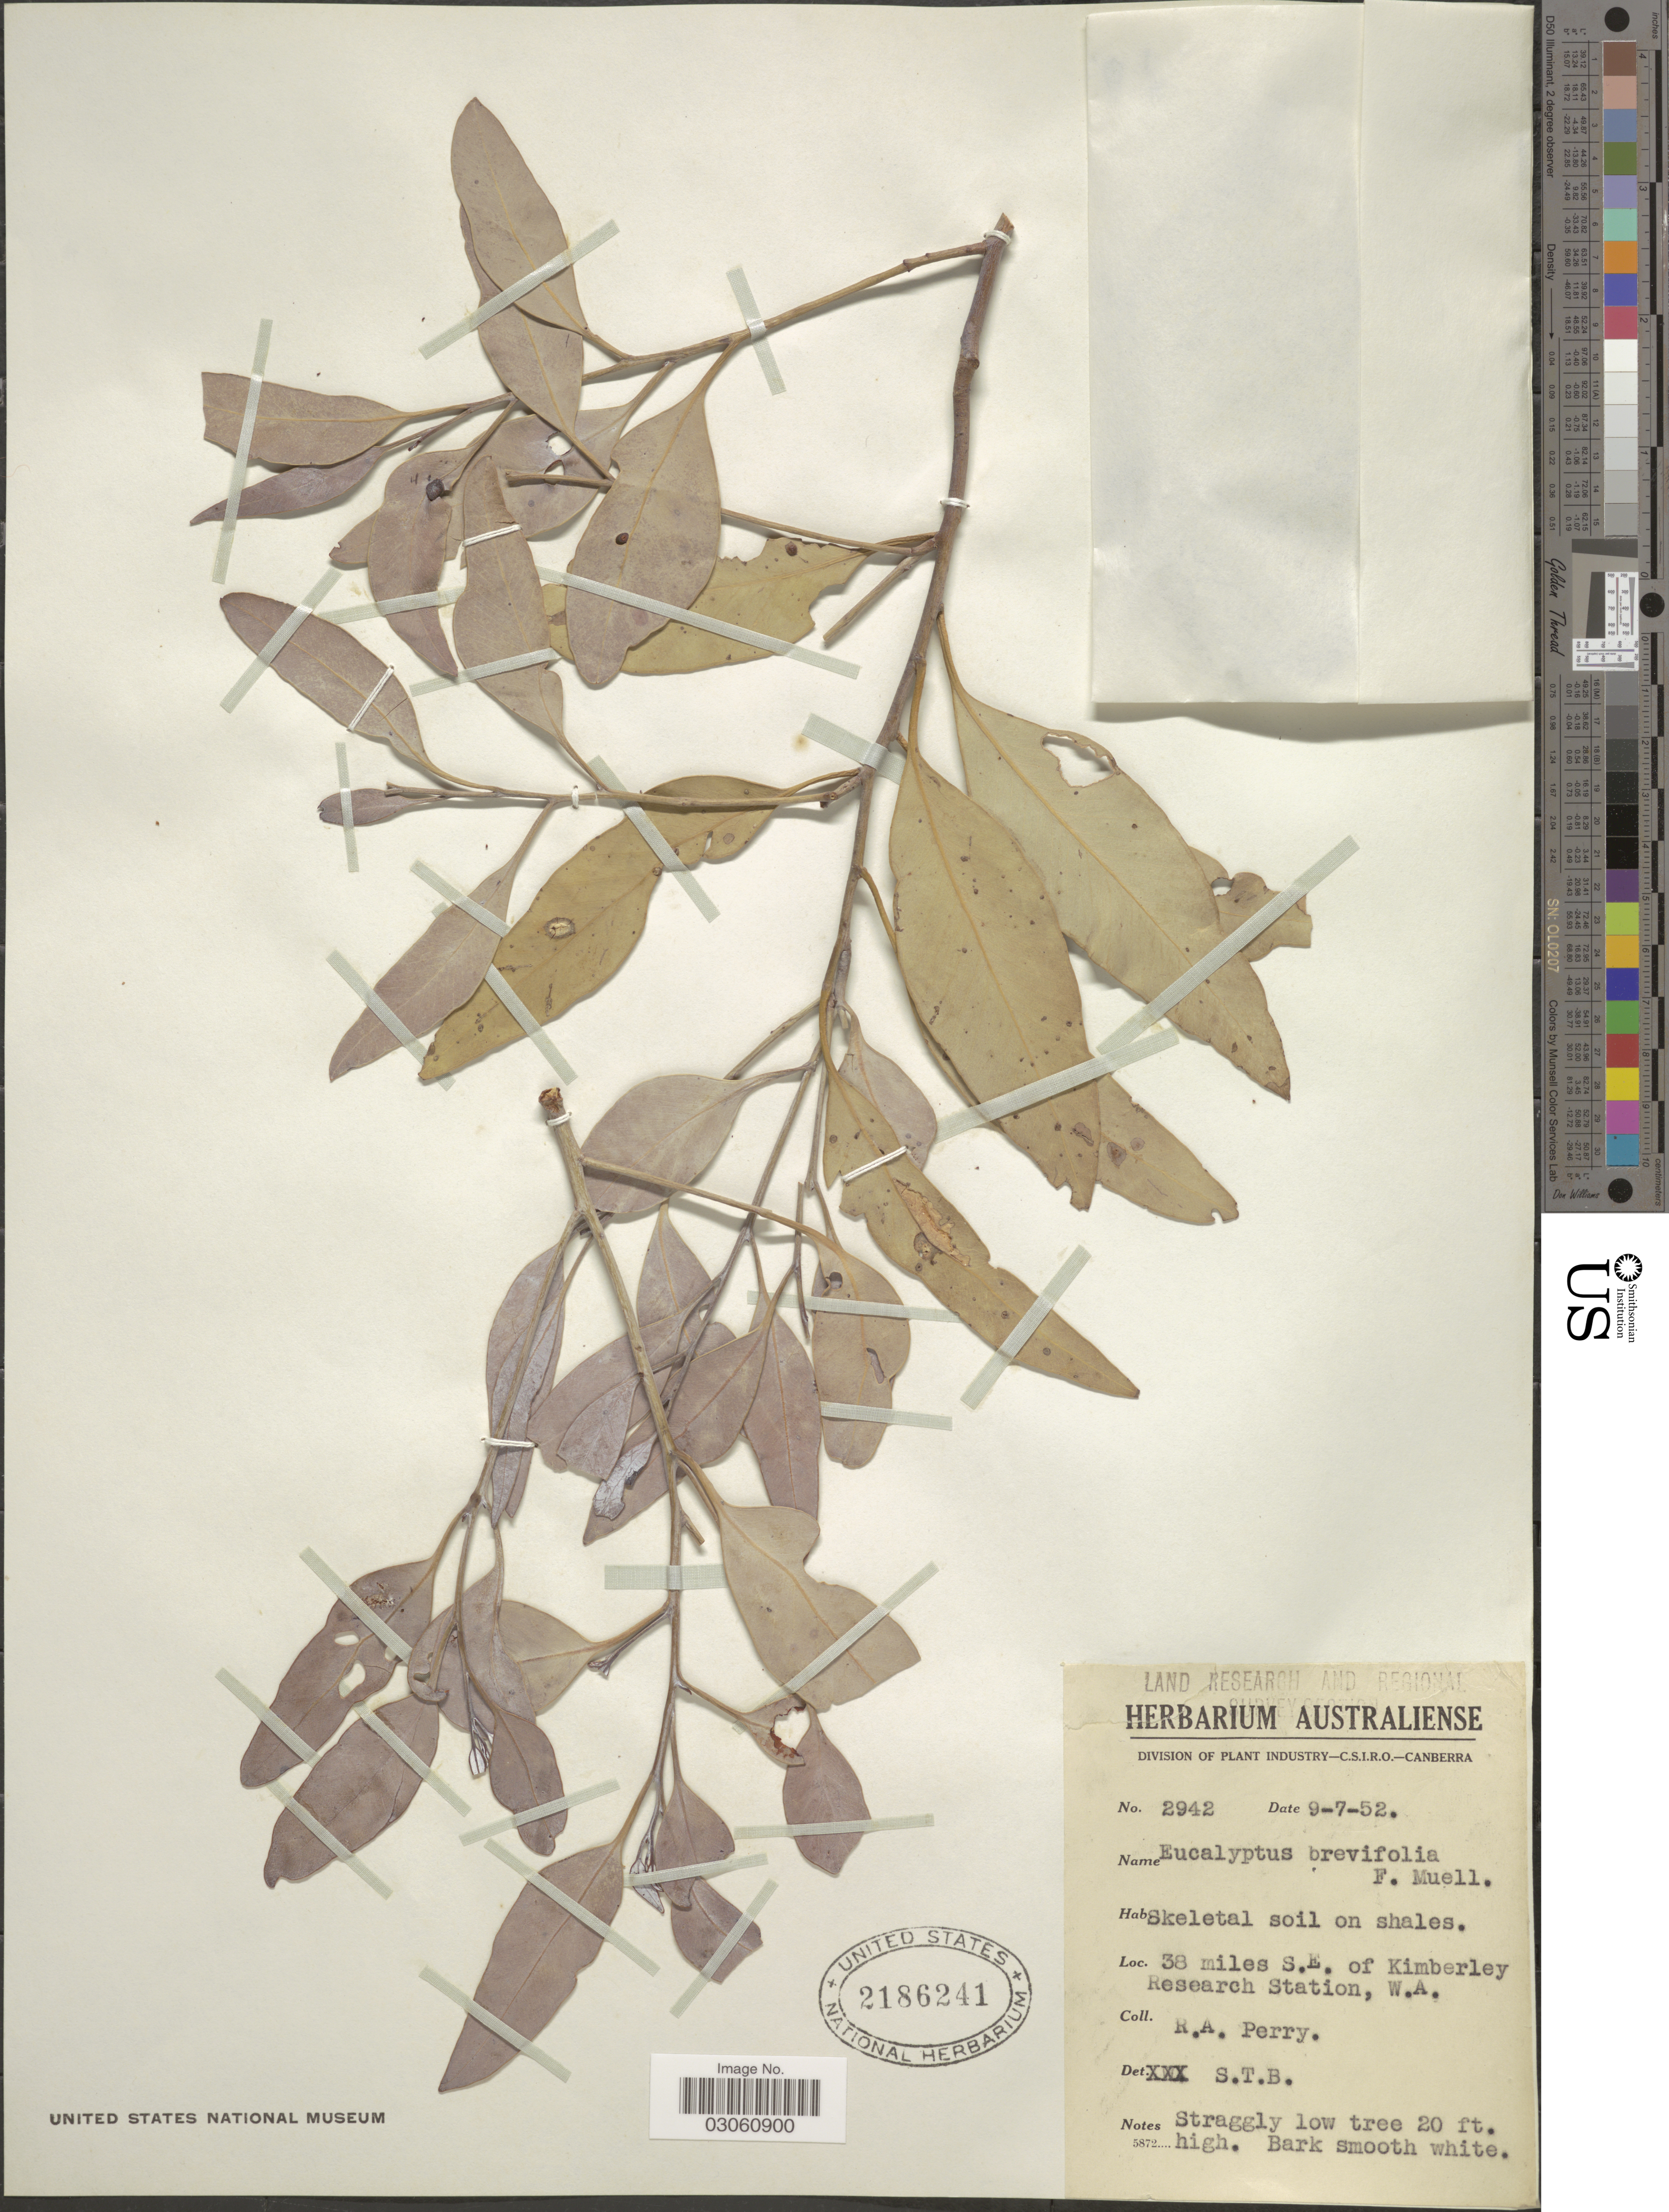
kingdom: Plantae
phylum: Tracheophyta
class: Magnoliopsida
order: Myrtales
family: Myrtaceae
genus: Eucalyptus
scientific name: Eucalyptus brevifolia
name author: F. Muell.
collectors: Perry, R. A.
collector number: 2942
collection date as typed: Transcribed d/m/y: 9/7/52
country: Australia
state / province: Western Australia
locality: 38 miles S.E. of Kimberley Research Station, W. A.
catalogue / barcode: US 2186241